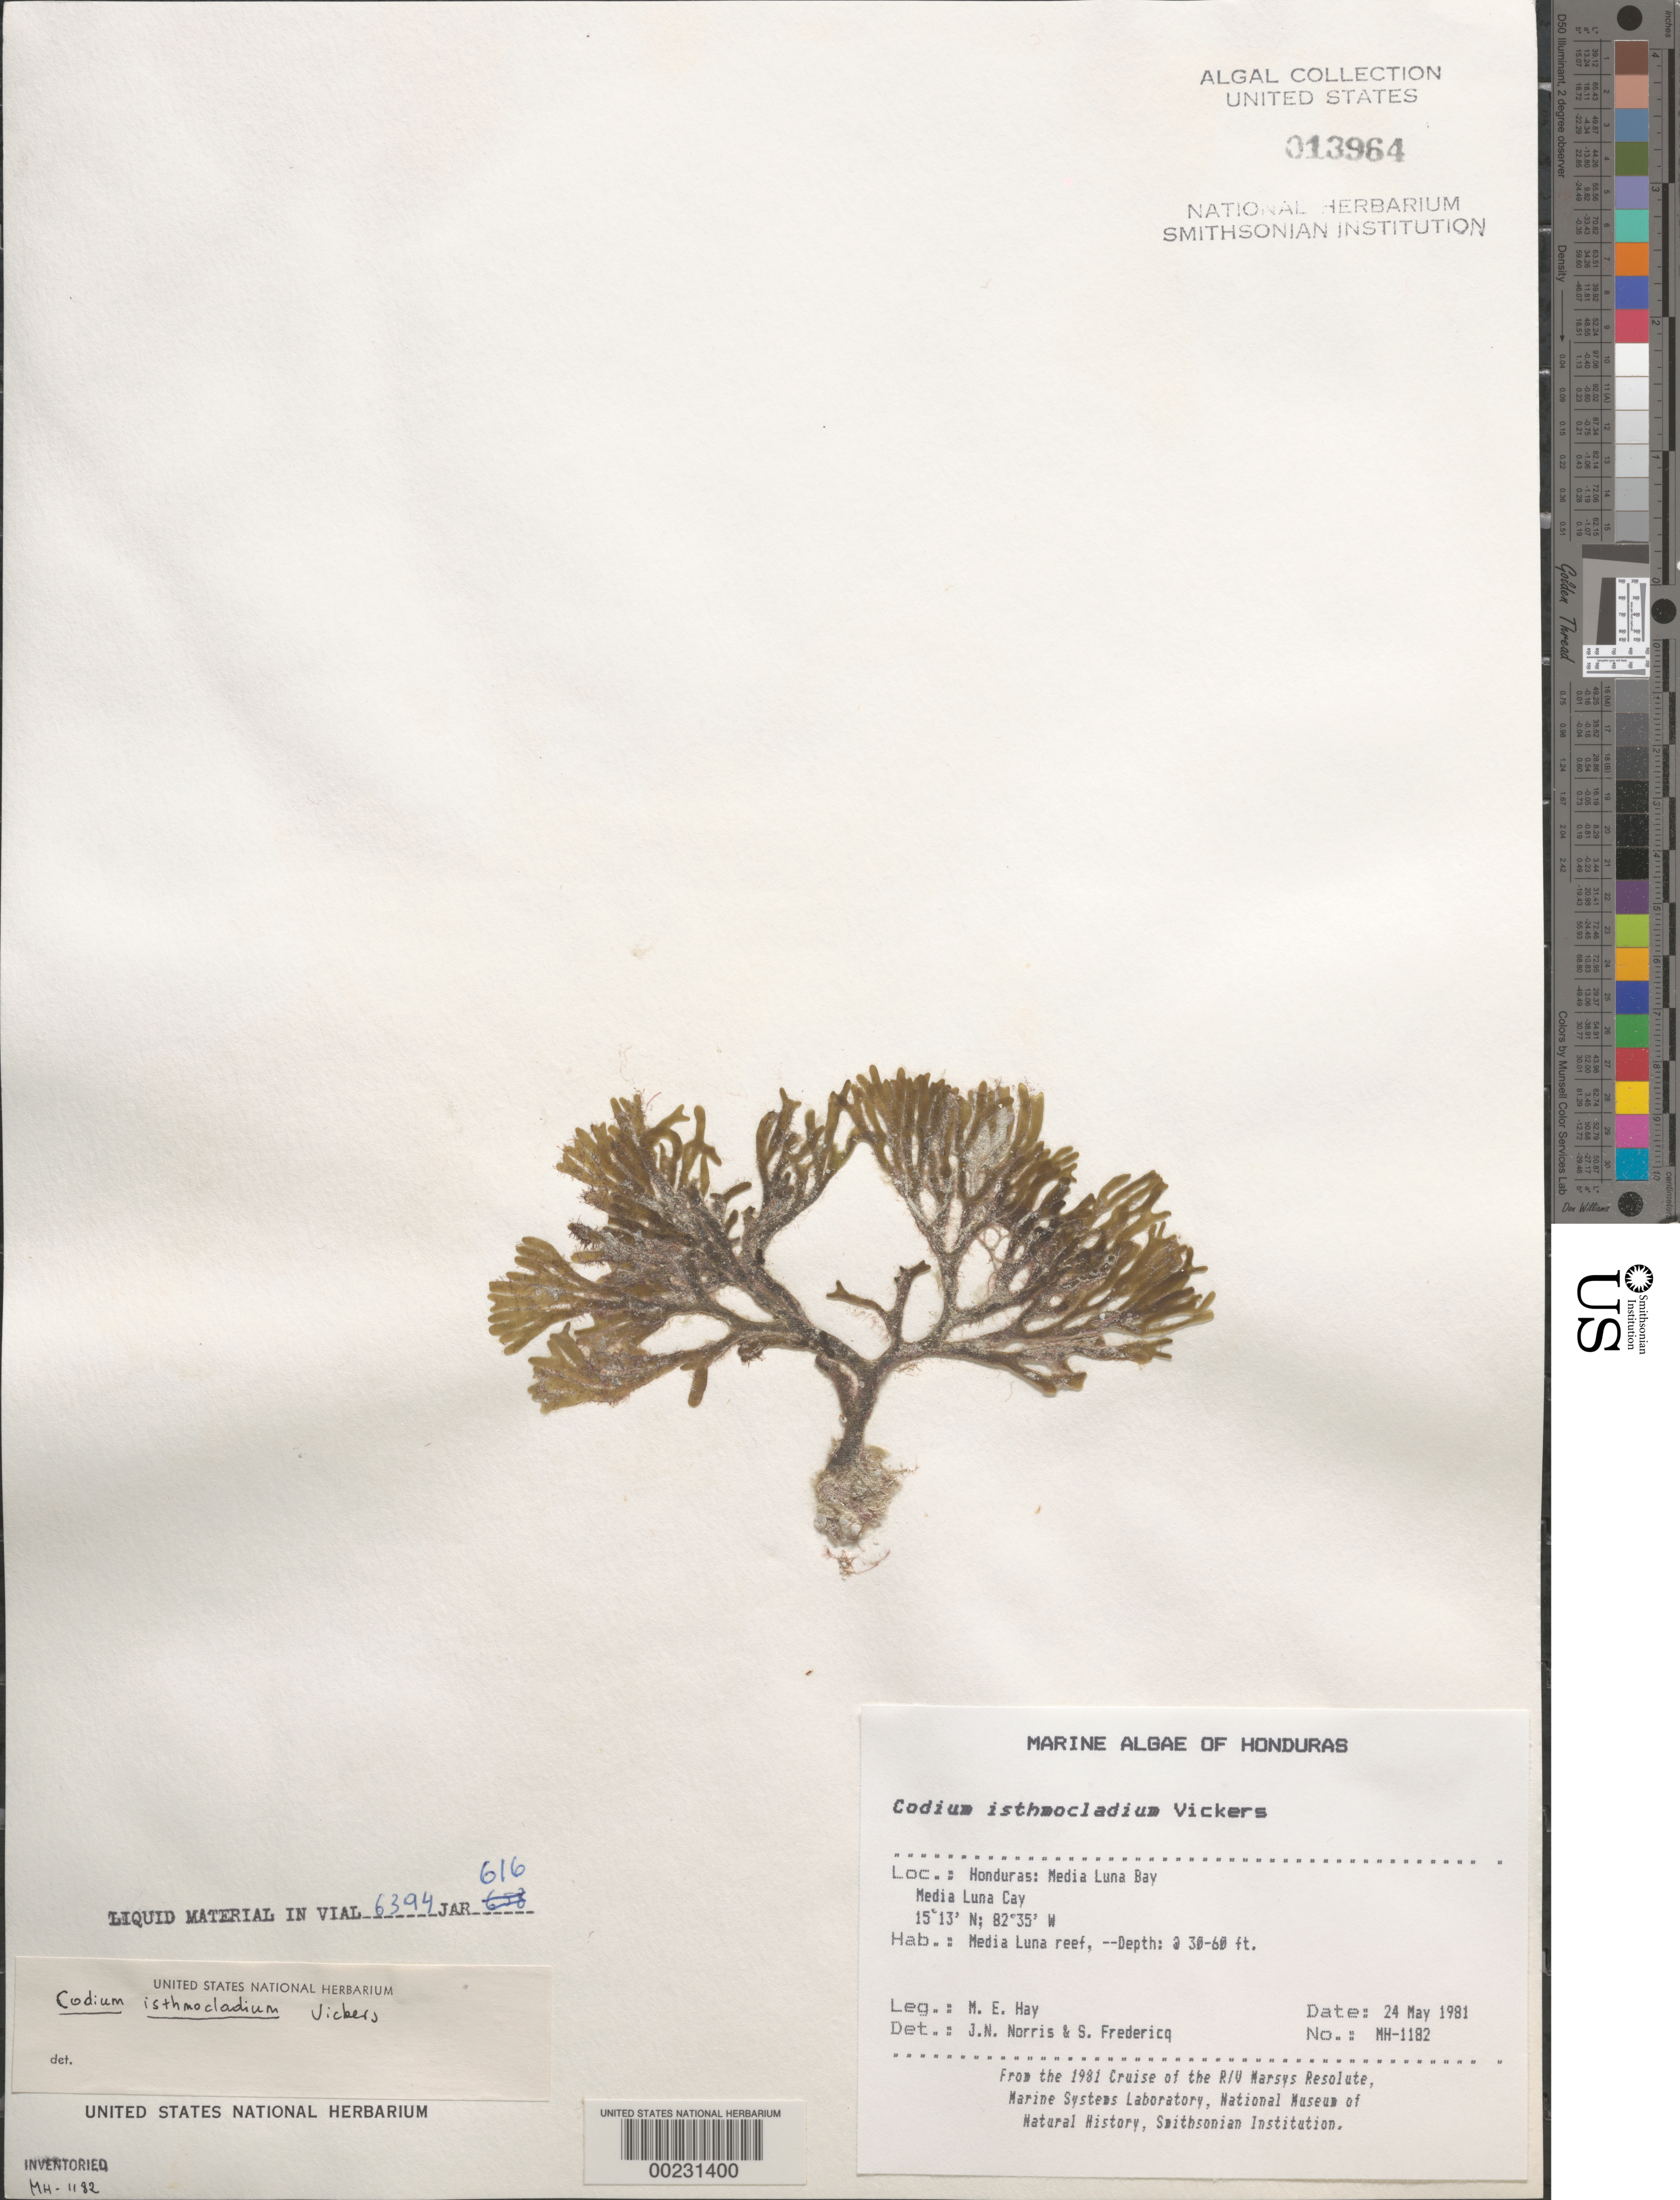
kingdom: Plantae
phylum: Chlorophyta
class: Ulvophyceae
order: Bryopsidales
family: Codiaceae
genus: Codium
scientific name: Codium isthmocladum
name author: Vickers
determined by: Norris, J. N.; Fredericq, S.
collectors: M. E. Hay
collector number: MEH-1182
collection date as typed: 24 May 1981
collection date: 1981-05-24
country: Honduras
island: Media Luna Cay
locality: Media Luna Bay, Media Luna Reef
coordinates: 15 13' N, 82 35' W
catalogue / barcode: US 13964